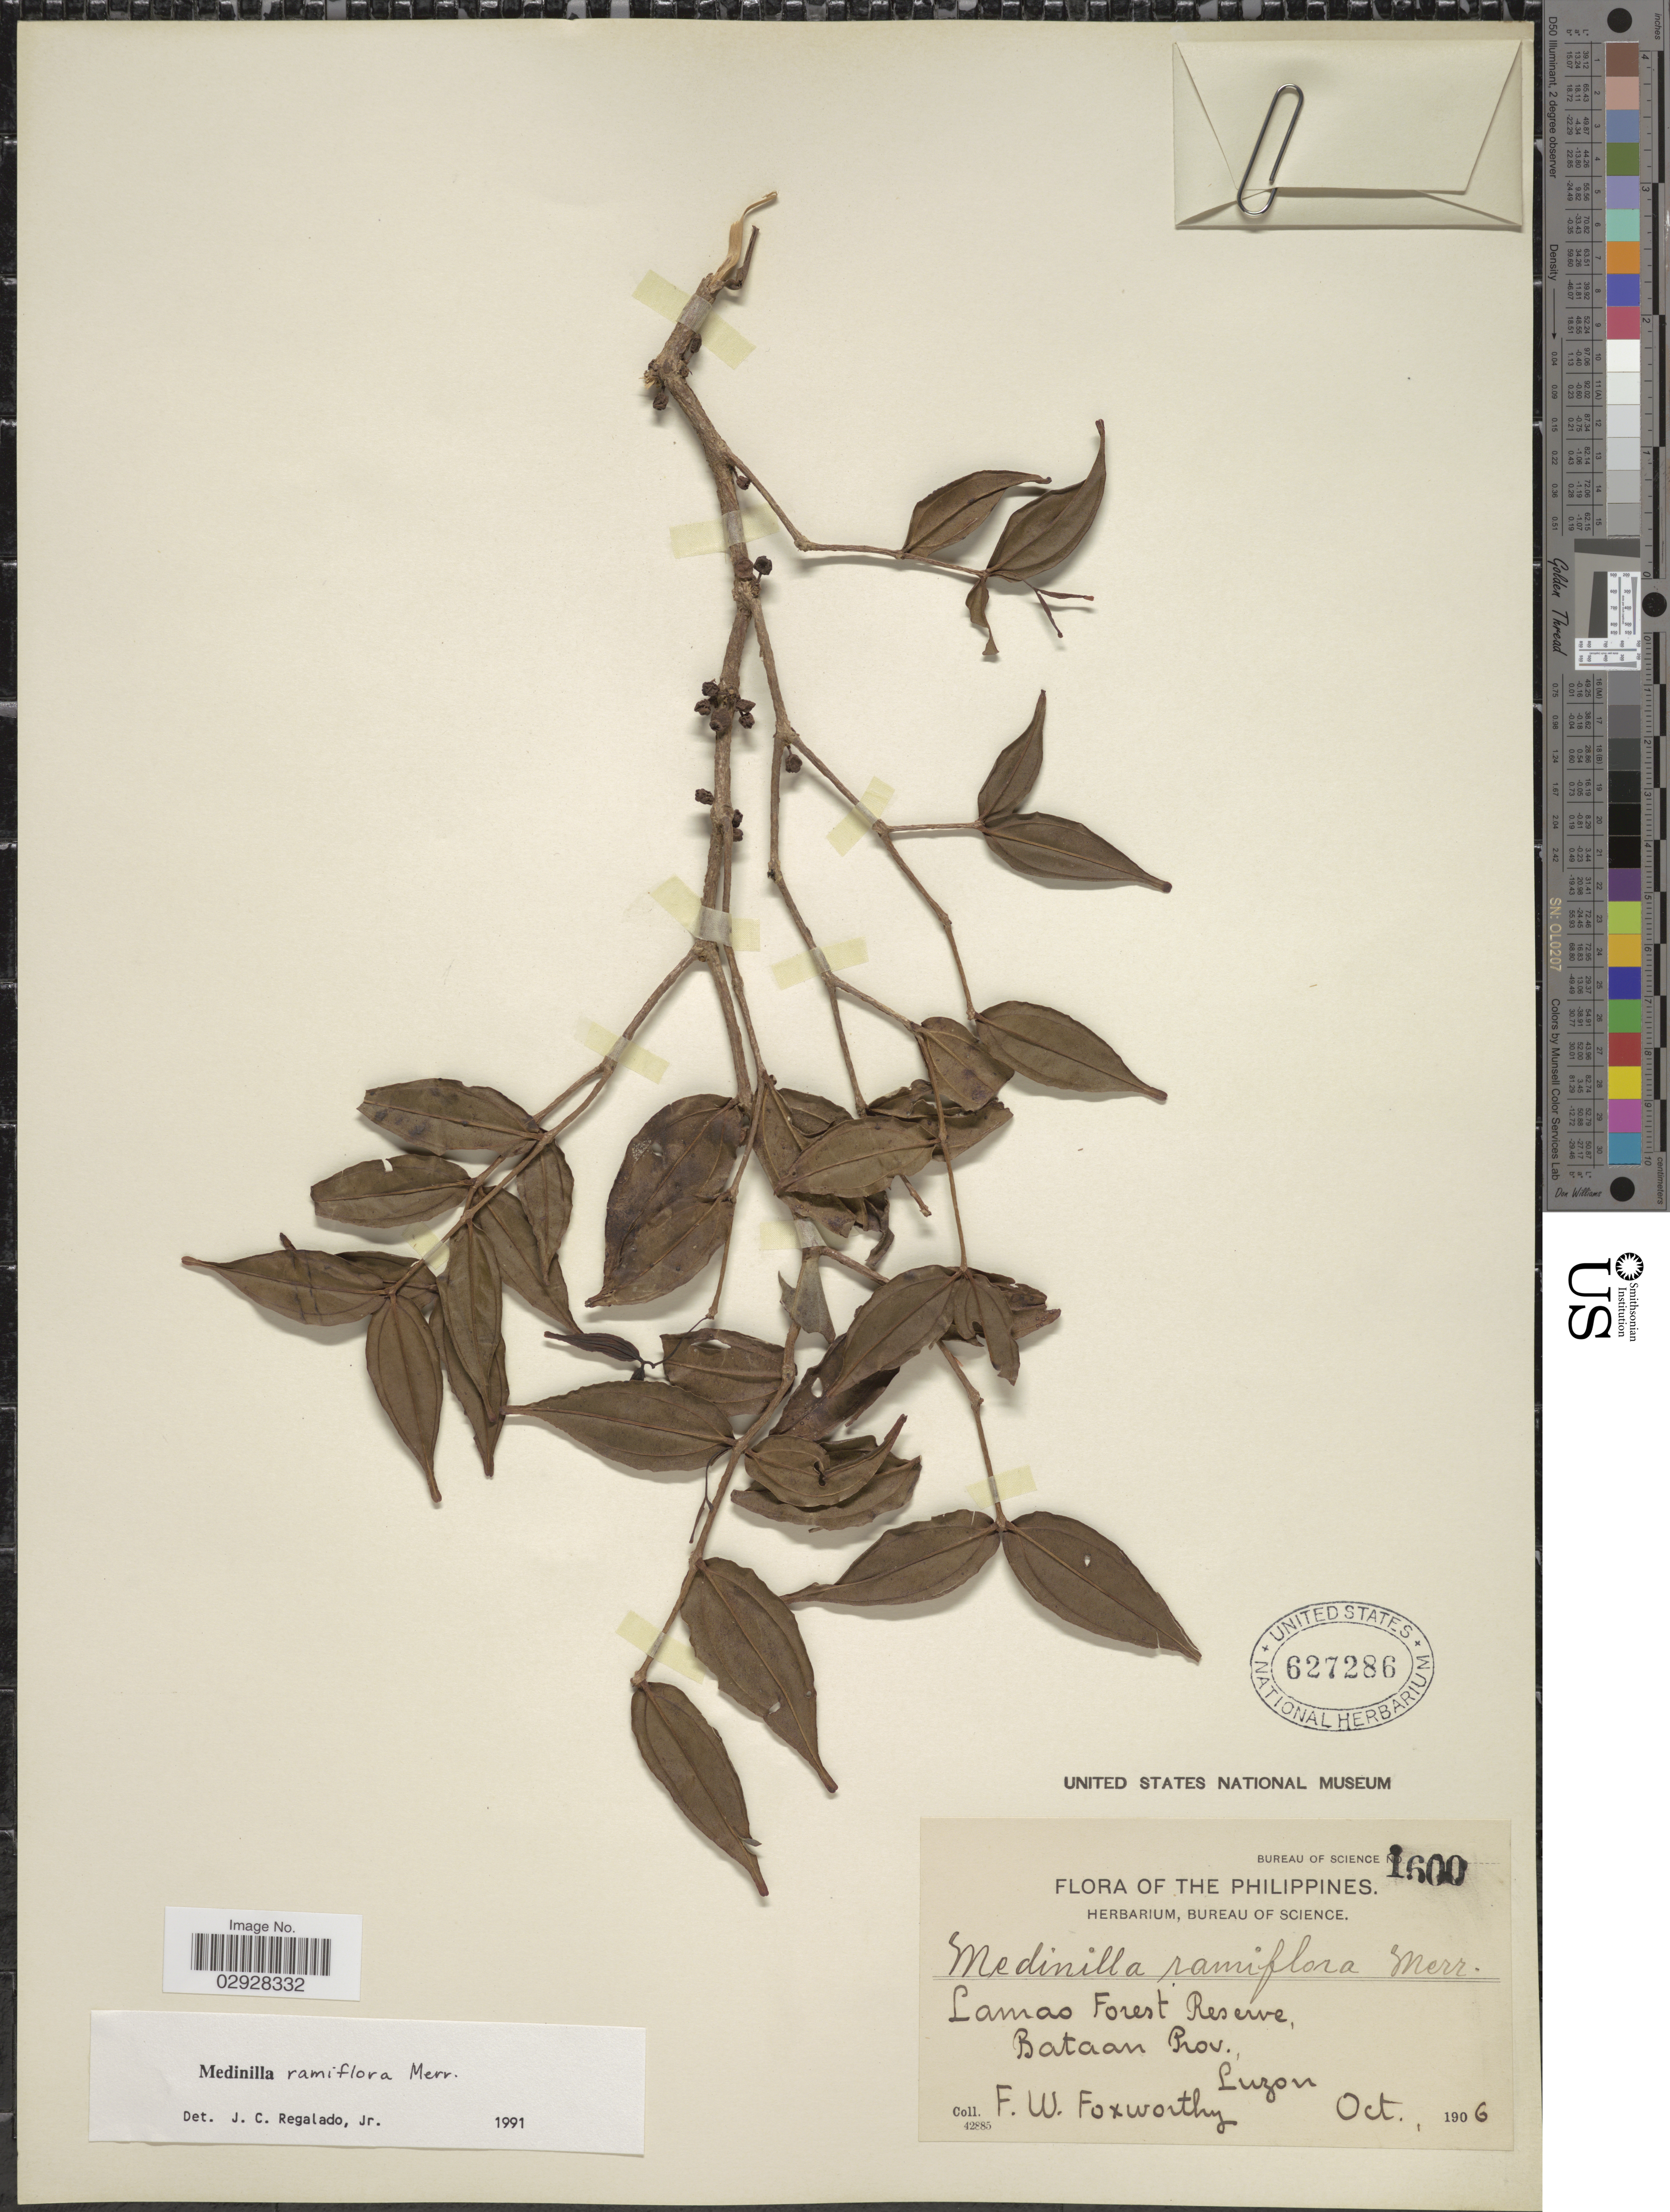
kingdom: Plantae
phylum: Tracheophyta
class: Magnoliopsida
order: Myrtales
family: Melastomataceae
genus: Medinilla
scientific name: Medinilla ramiflora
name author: Merr.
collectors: F. W. Foxworthy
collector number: Bureau of Science 1600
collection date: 1906-10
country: Philippines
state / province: Central Luzon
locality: Lamao Forest Reserve, Bataan Prov., Luzon.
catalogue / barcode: US 627286